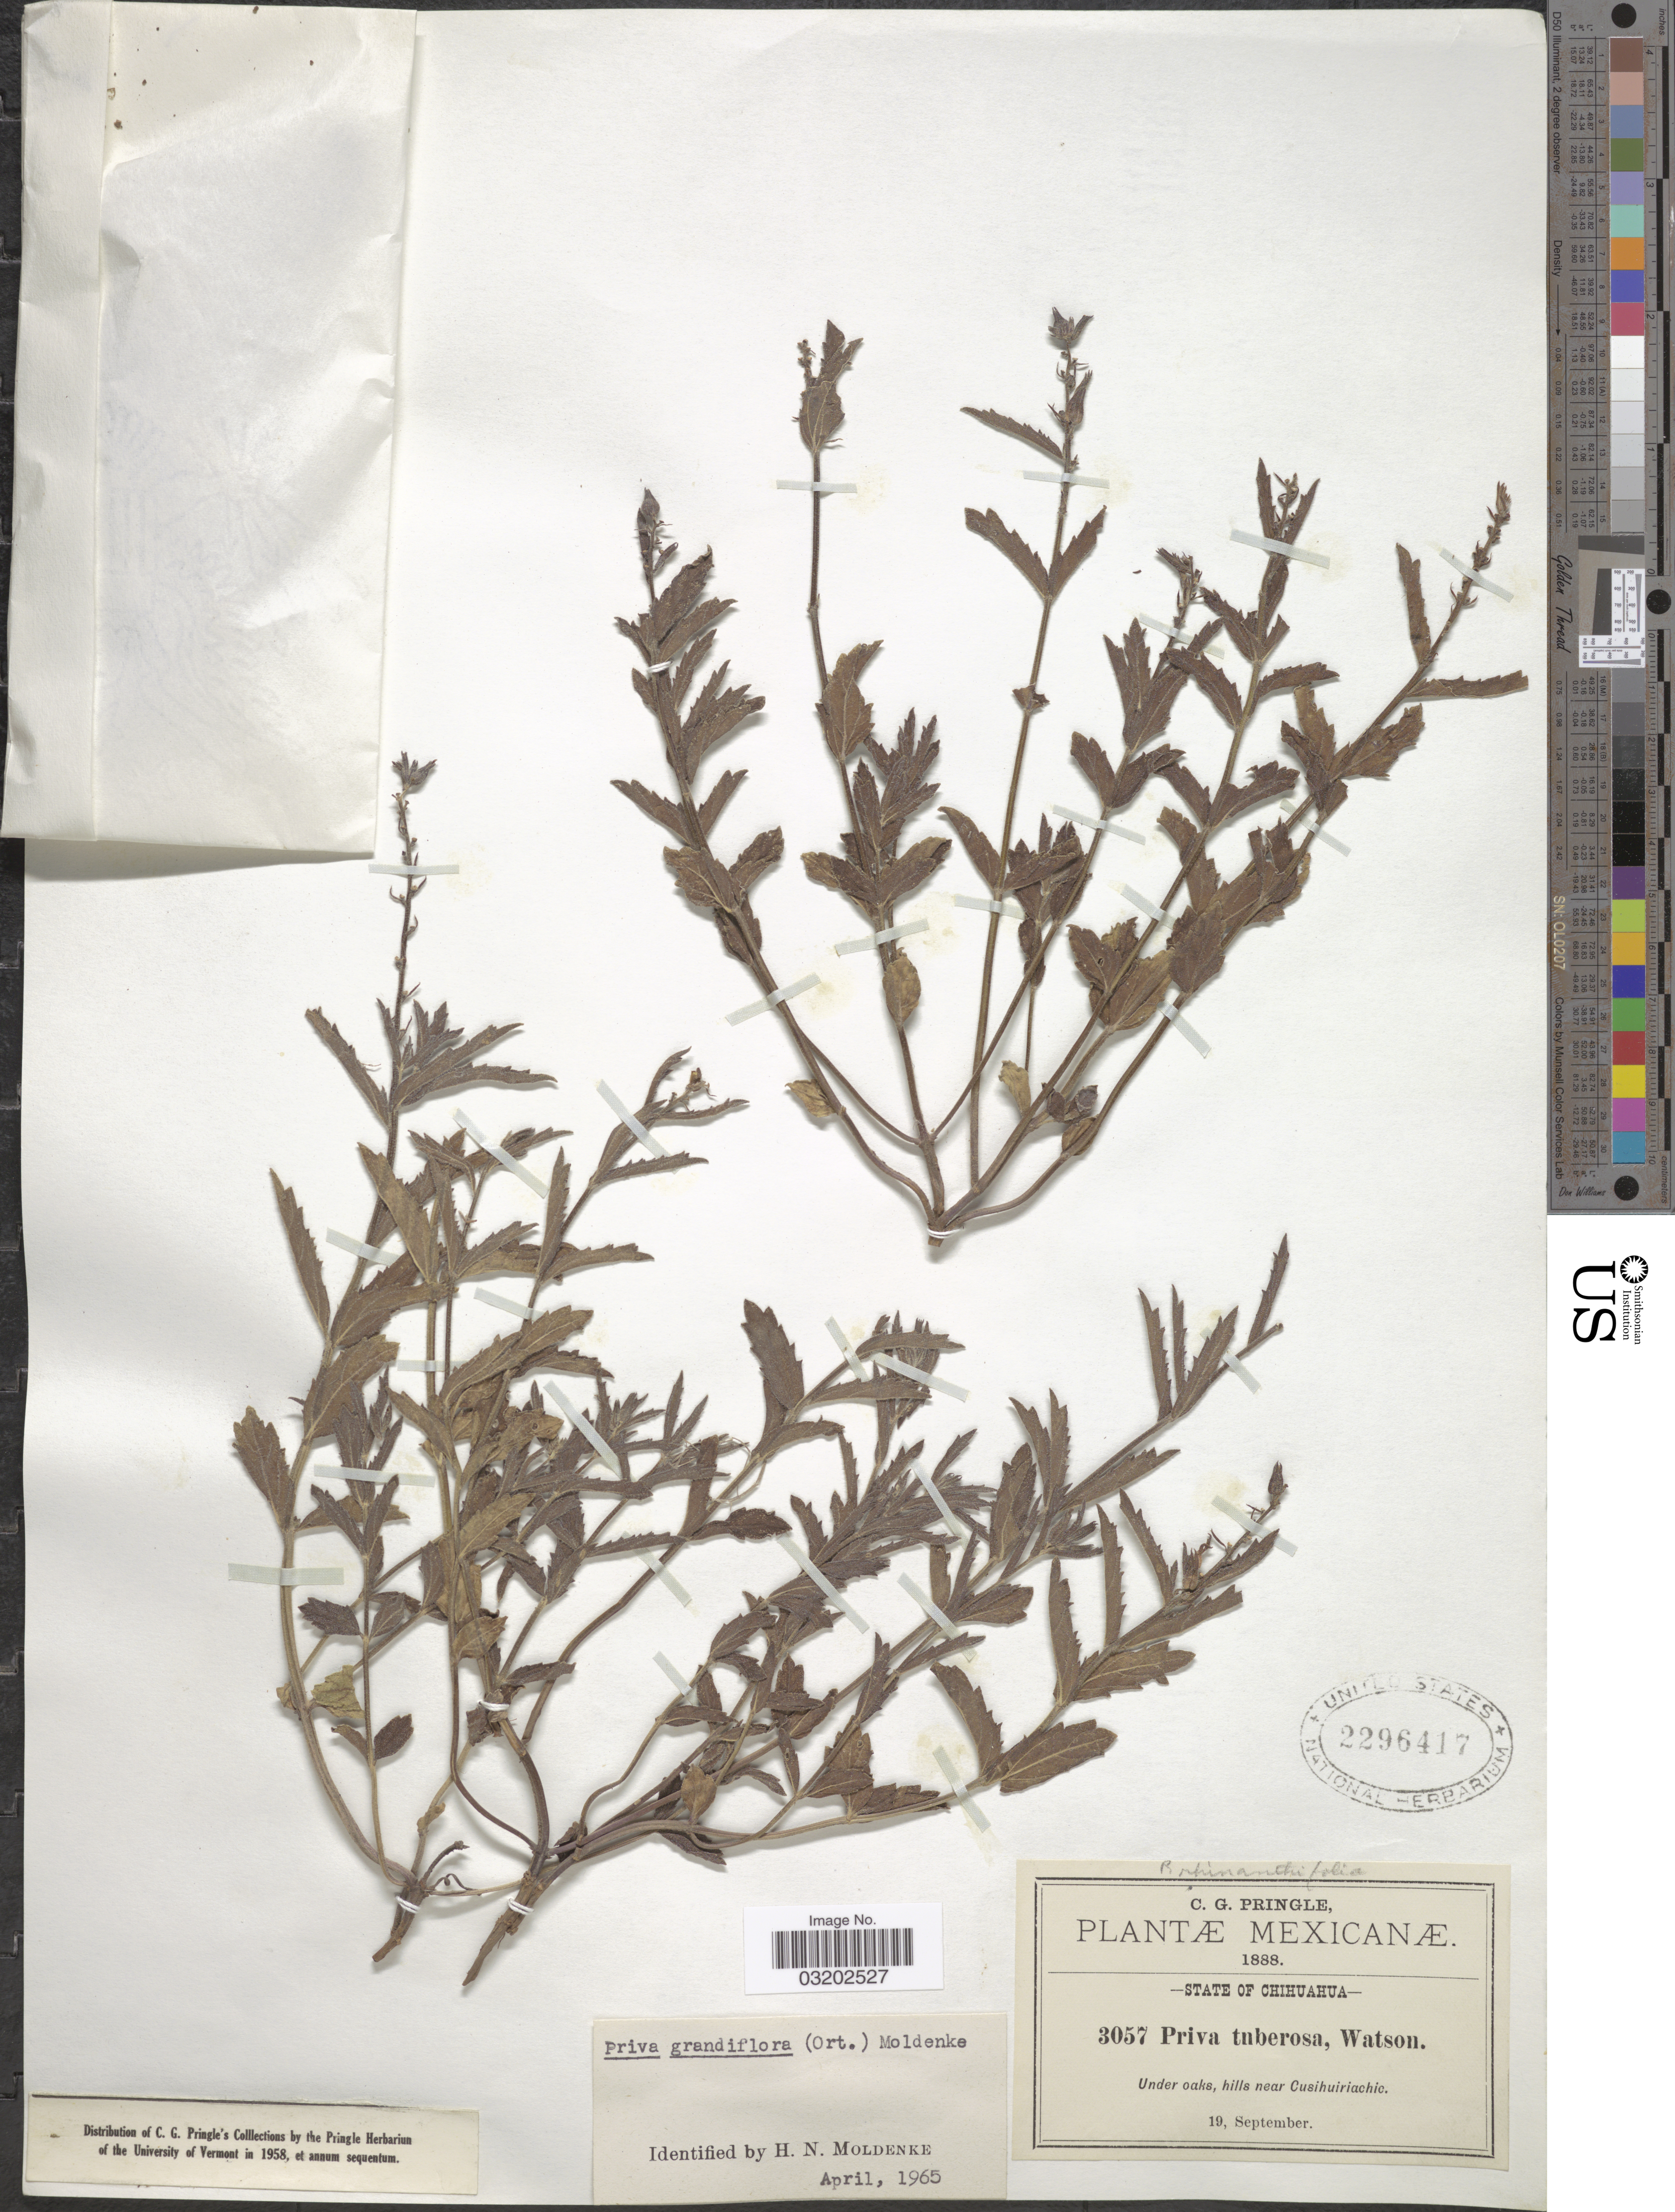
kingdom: Plantae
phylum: Tracheophyta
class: Magnoliopsida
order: Lamiales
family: Verbenaceae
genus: Priva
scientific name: Priva grandiflora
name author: Moldenke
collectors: C. G. Pringle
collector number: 3057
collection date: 1888-09-19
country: Mexico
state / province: Chihuahua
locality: Hills near Cusihuiriachic.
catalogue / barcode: US 2296417